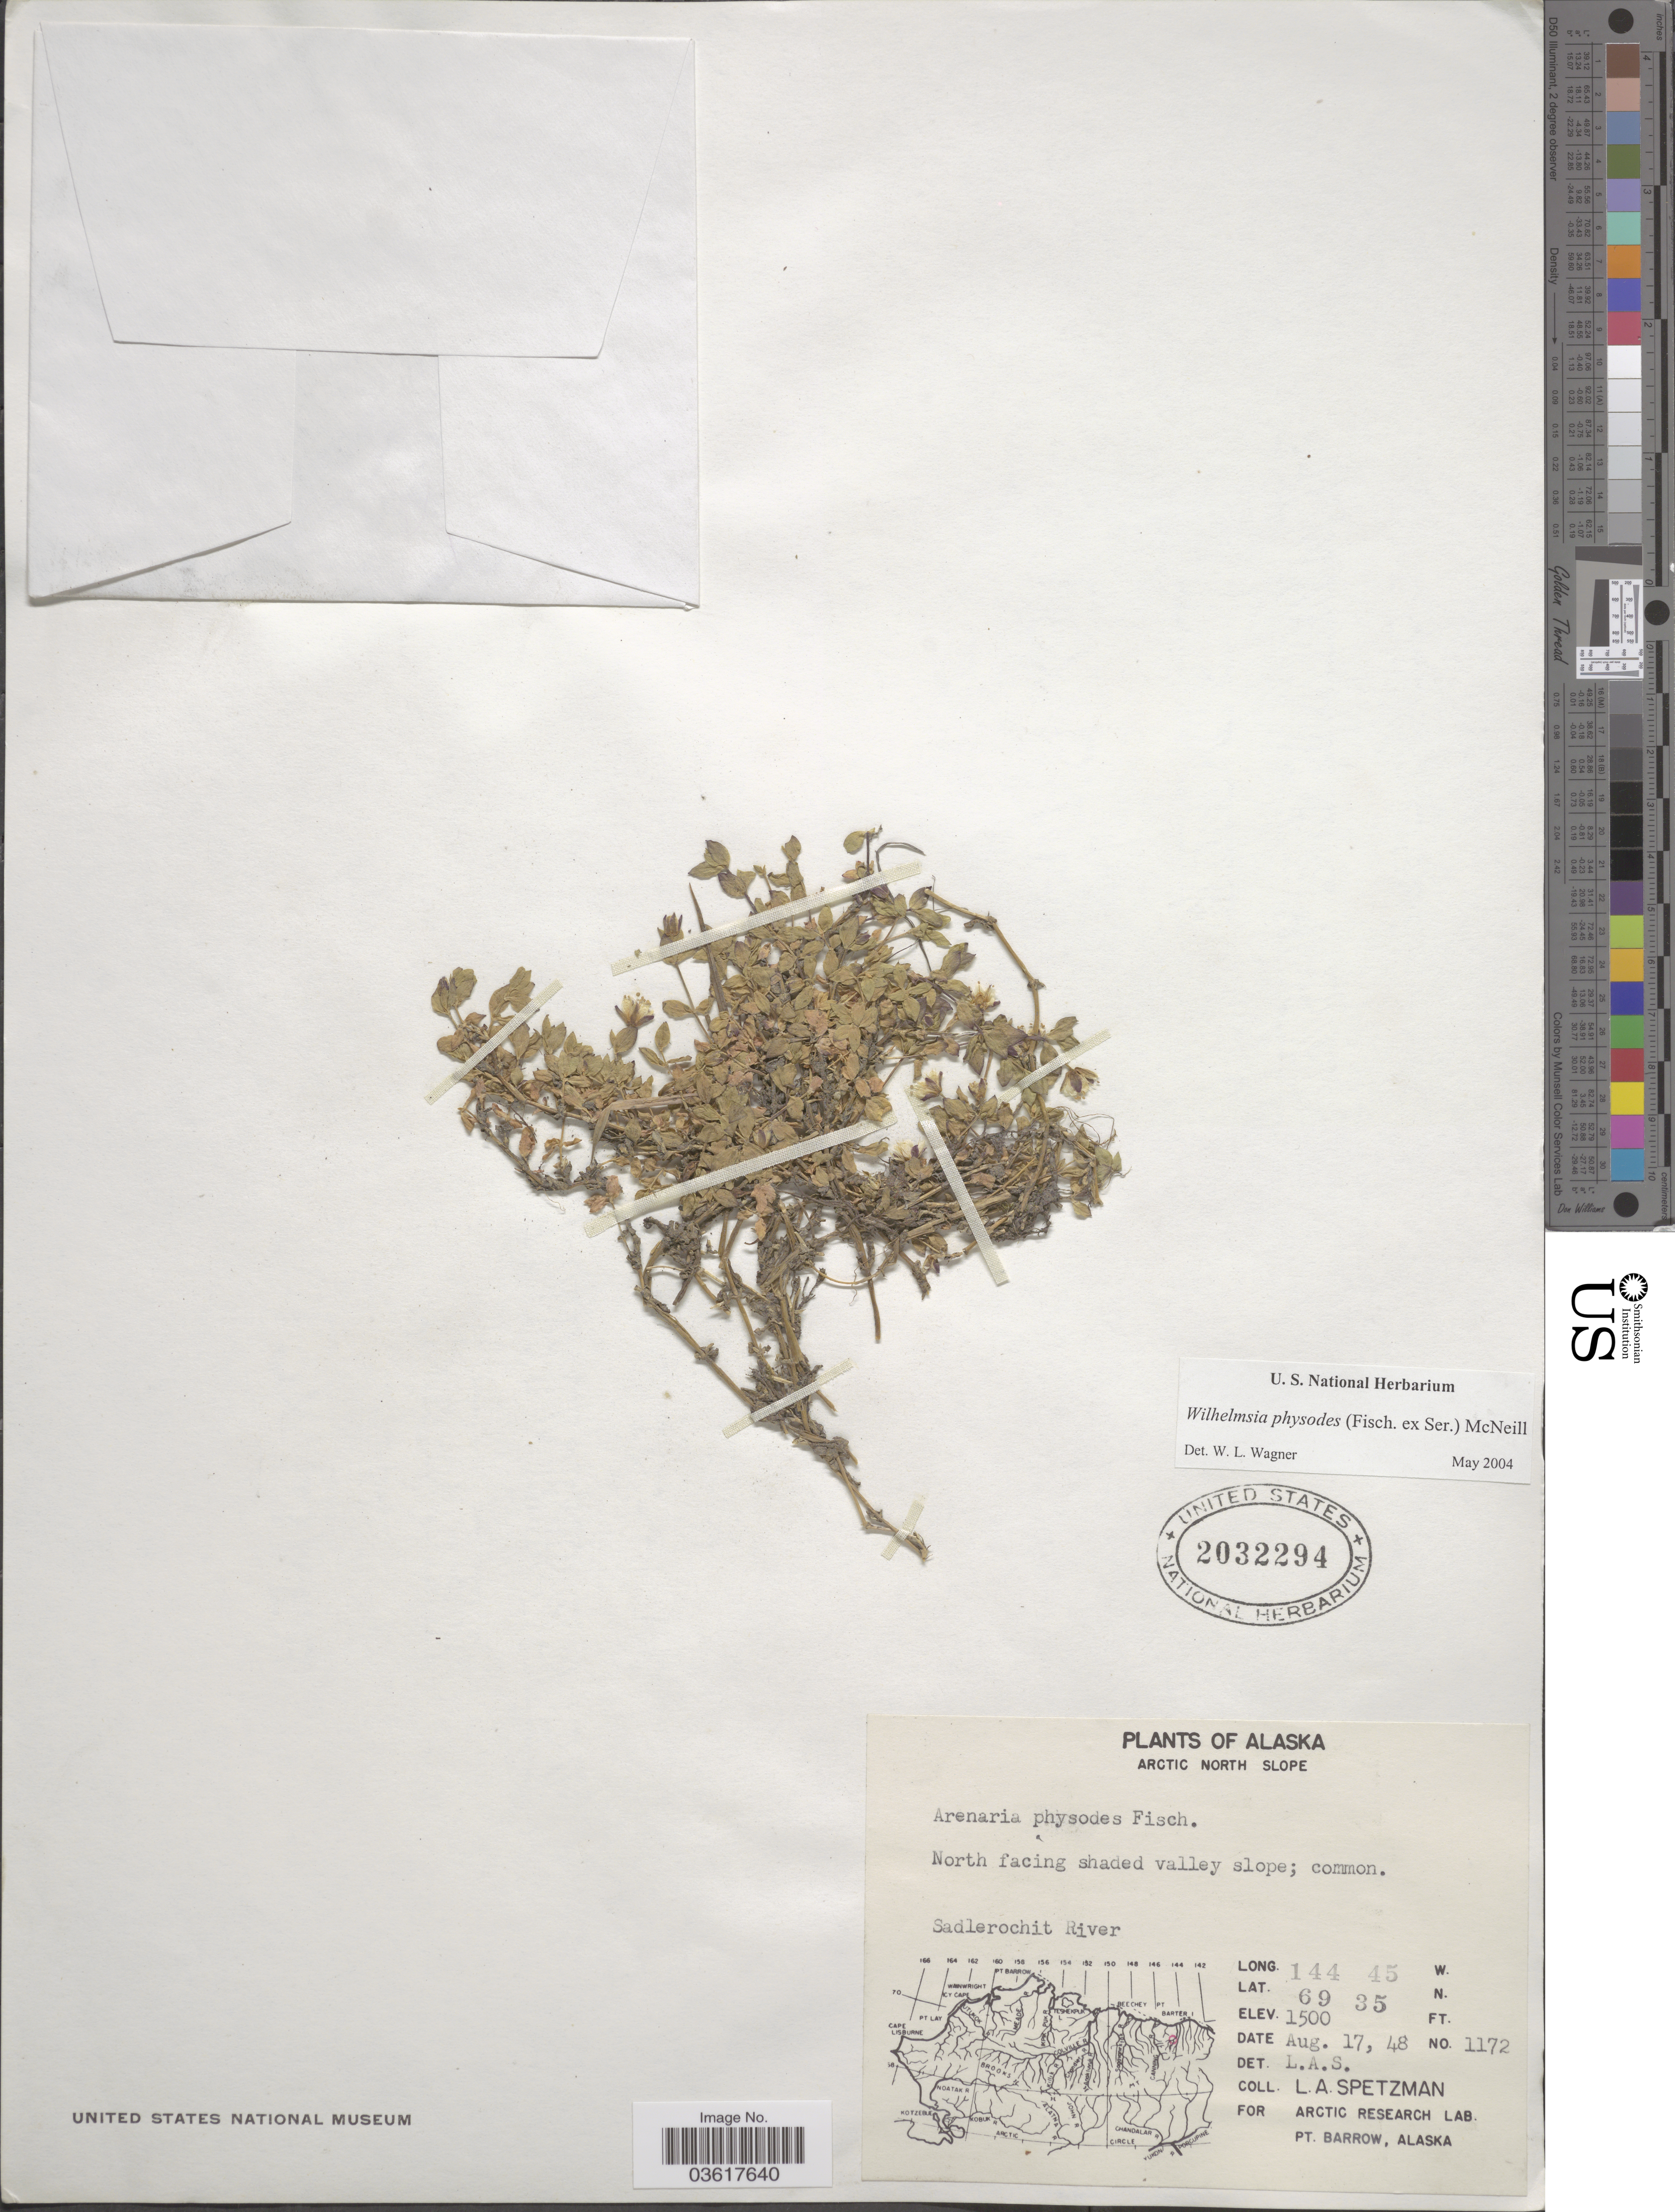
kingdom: Plantae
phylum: Tracheophyta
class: Magnoliopsida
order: Caryophyllales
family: Caryophyllaceae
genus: Wilhelmsia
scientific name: Wilhelmsia sp.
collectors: L. Spetzman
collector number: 1172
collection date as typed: Transcribed d/m/y: 17/8/48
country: United States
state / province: Alaska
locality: Arctic North Slope. North facing shaded valley slope. Sadlerochit River.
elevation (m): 457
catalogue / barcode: US 2032294